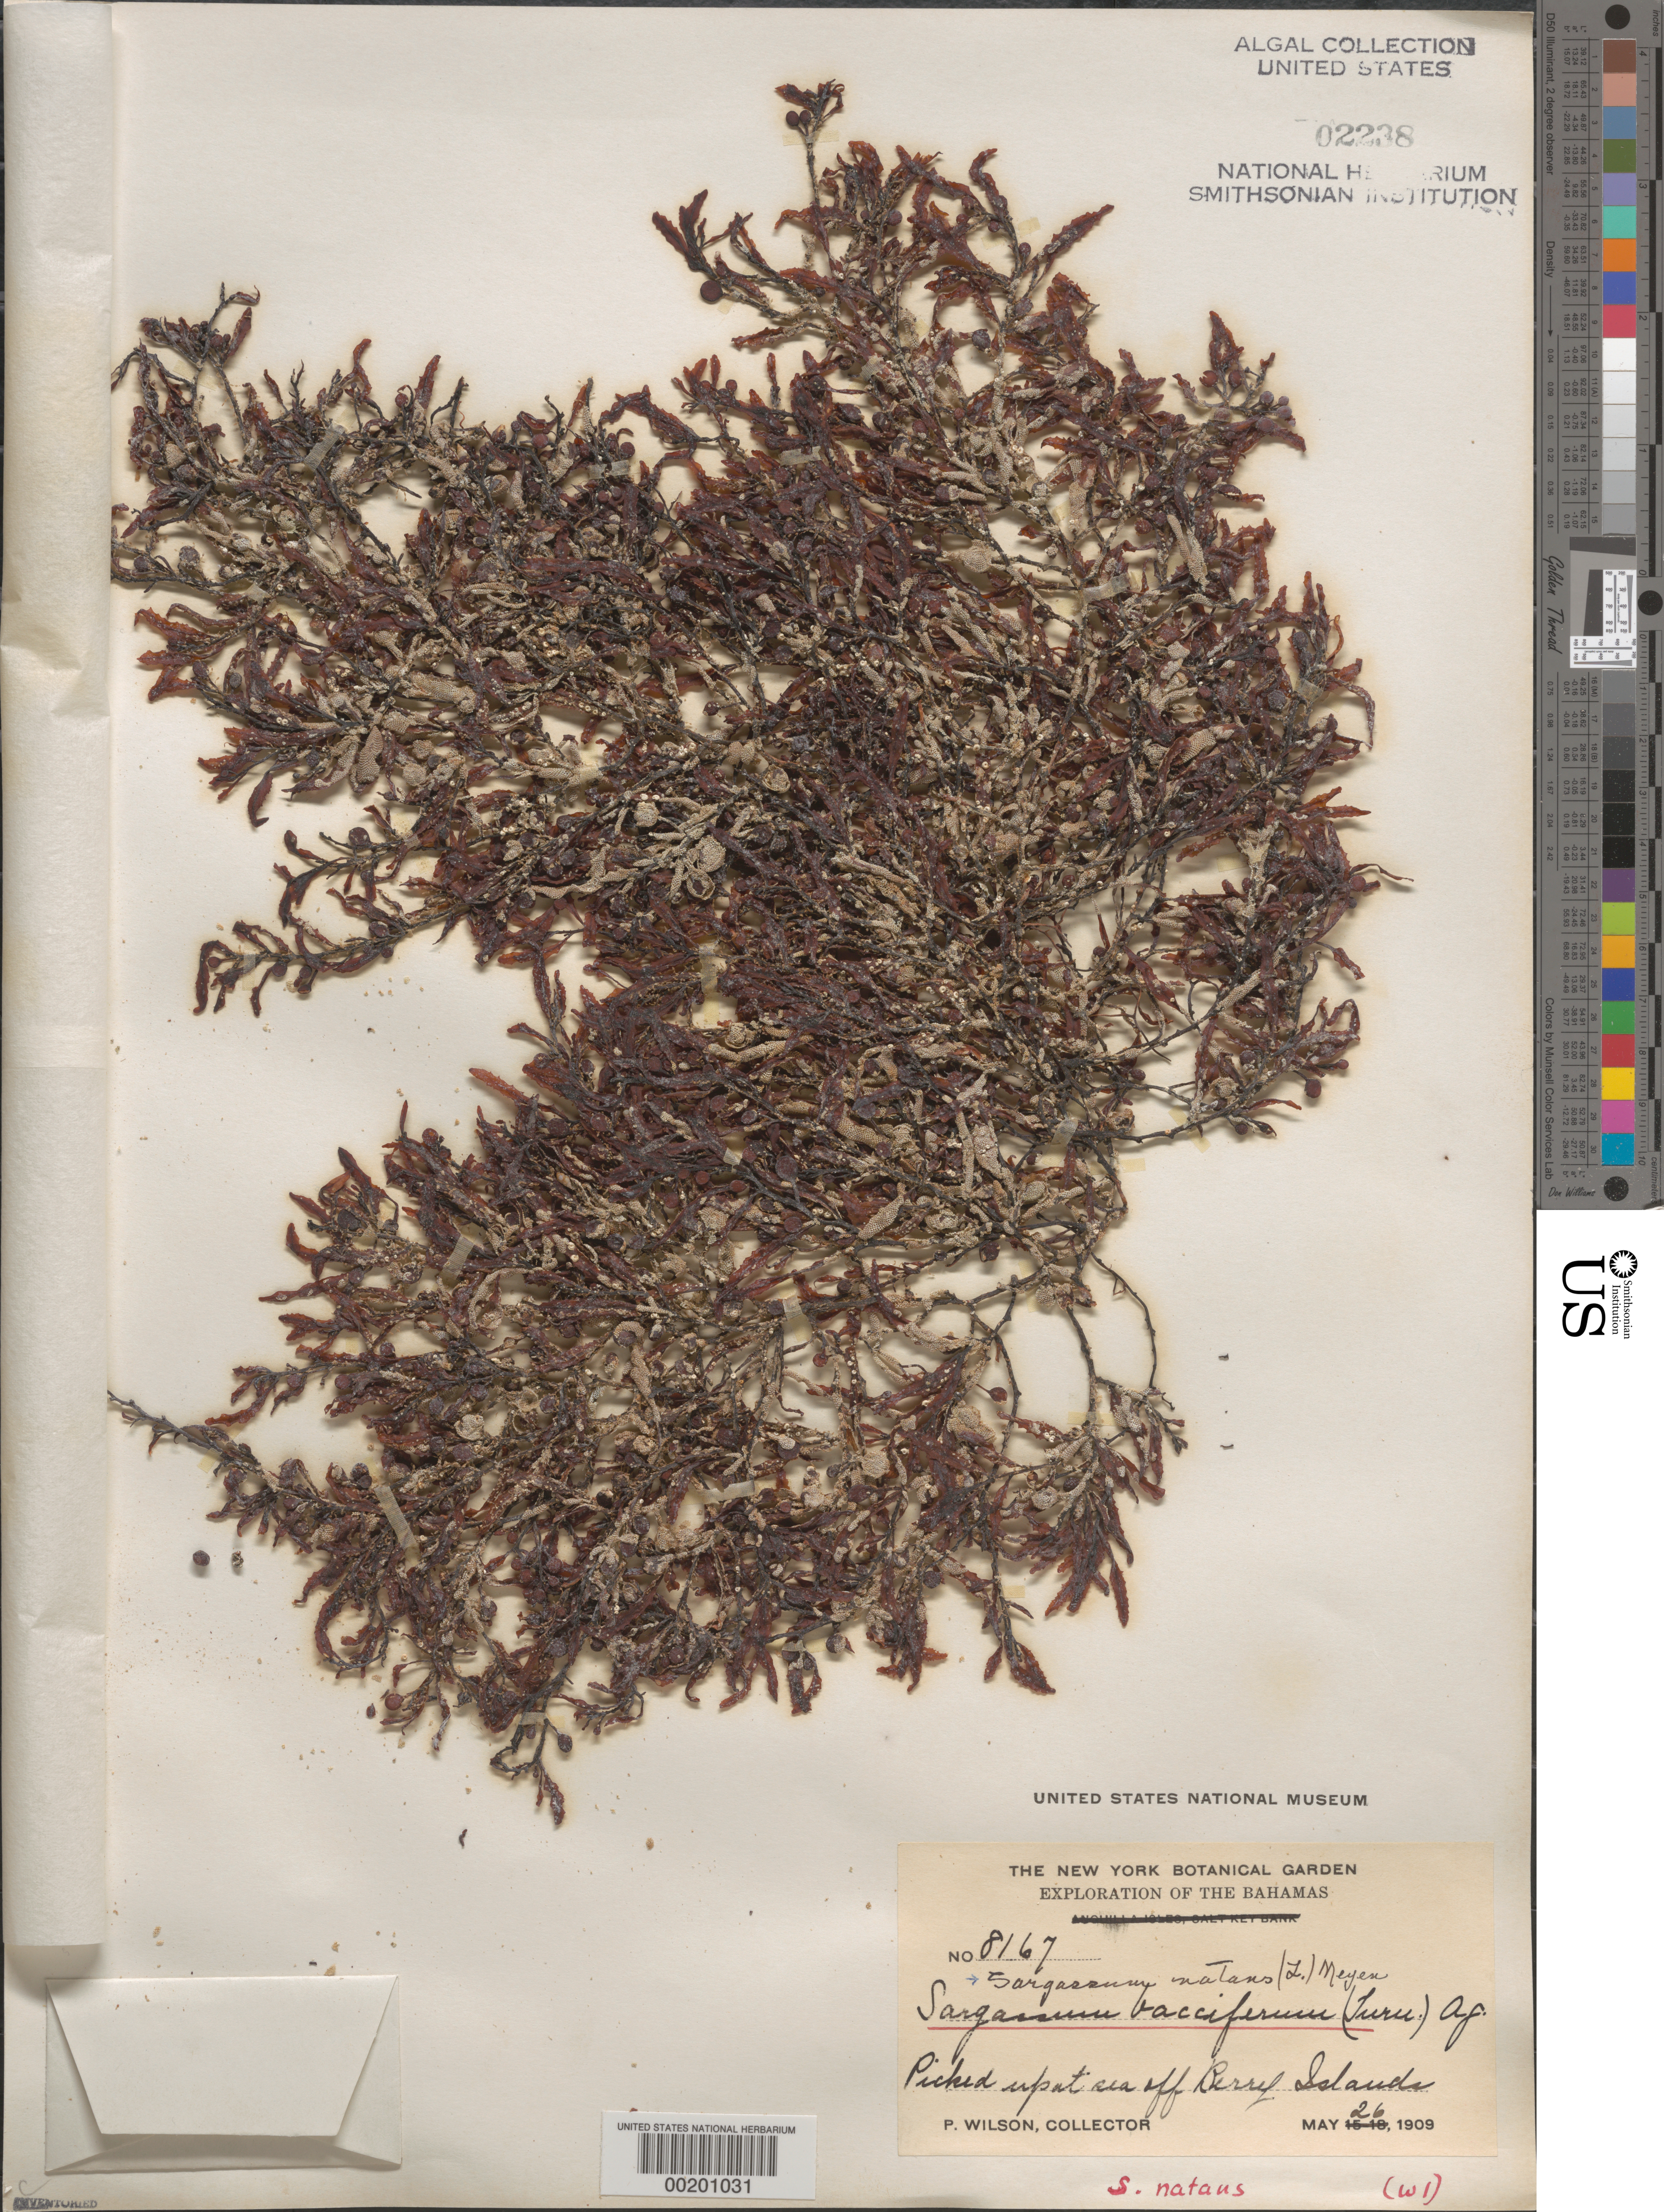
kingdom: Chromista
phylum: Ochrophyta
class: Phaeophyceae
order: Fucales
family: Sargassaceae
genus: Sargassum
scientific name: Sargassum natans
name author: (L.) Gaillon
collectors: P. Wilson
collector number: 8167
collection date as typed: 26 May 1909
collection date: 1909-05-26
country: Bahamas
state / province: Berry Islands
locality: Sea off berry islands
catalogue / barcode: US 2238